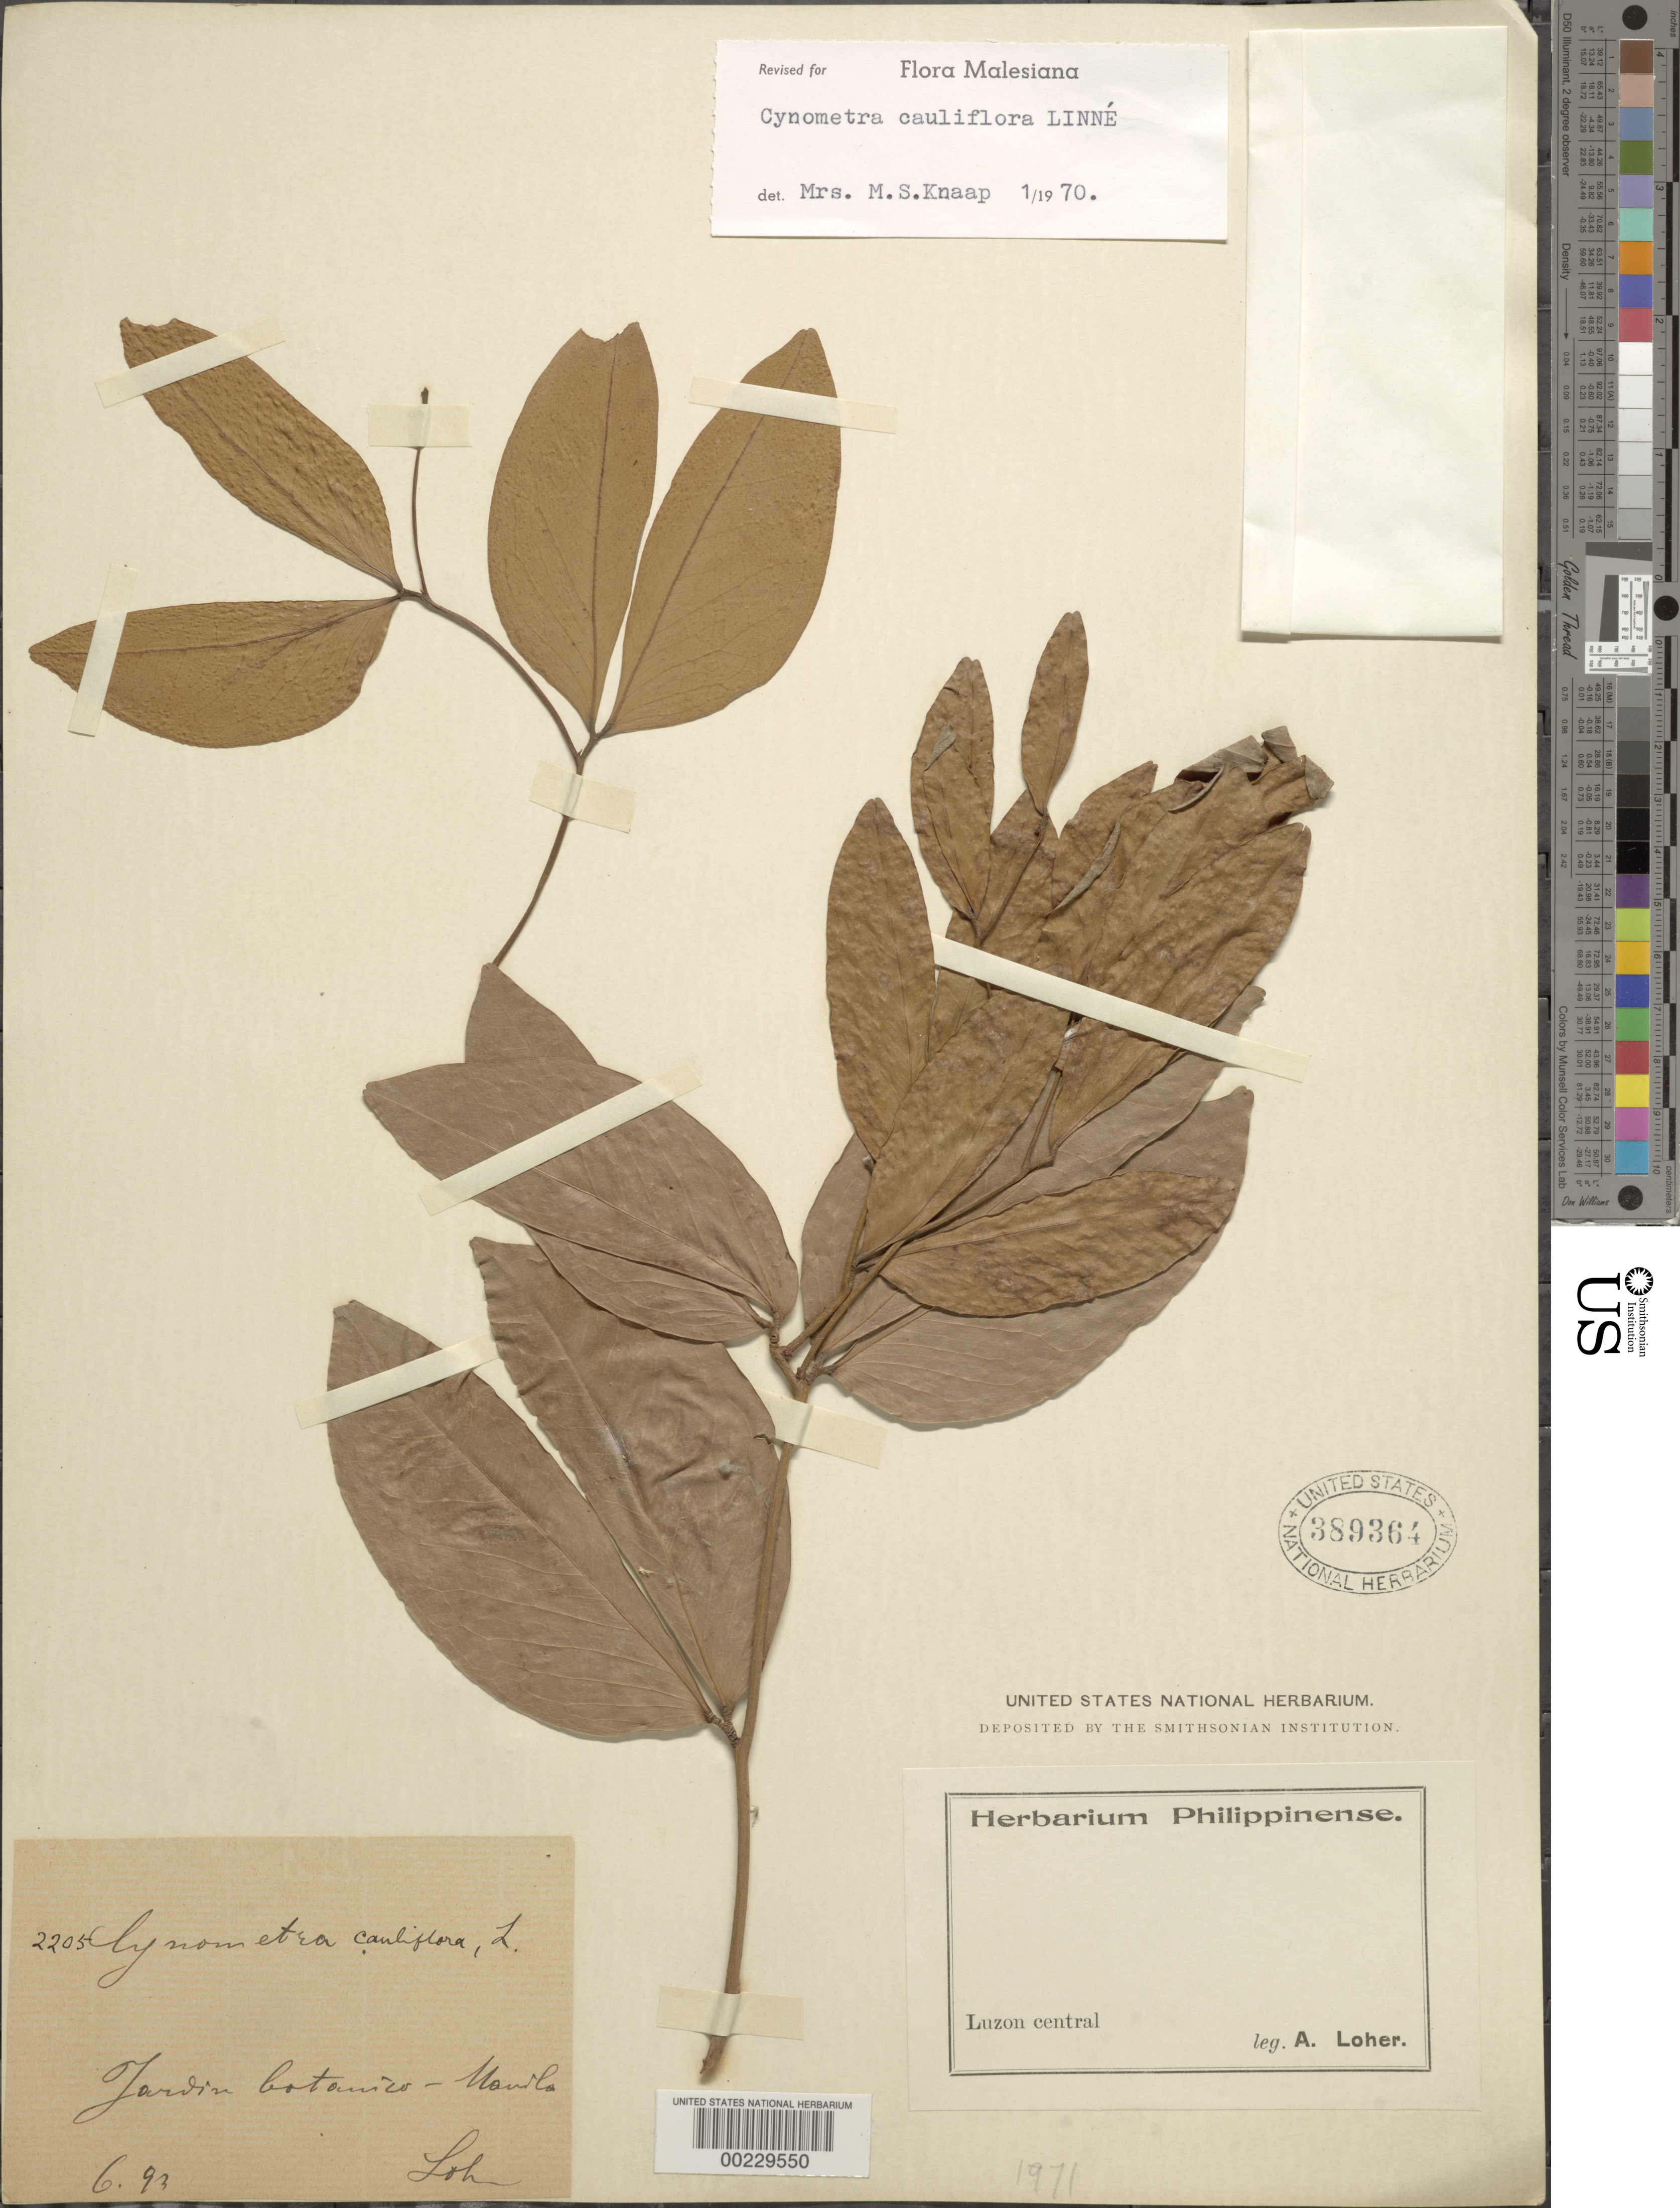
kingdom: Plantae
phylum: Tracheophyta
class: Magnoliopsida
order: Fabales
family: Fabaceae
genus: Cynometra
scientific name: Cynometra cauliflora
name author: L.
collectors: A. Loher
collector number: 2205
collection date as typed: Jun 1893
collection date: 1893-06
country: Philippines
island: Luzon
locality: Manila, jardin botanico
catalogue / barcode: US 389364